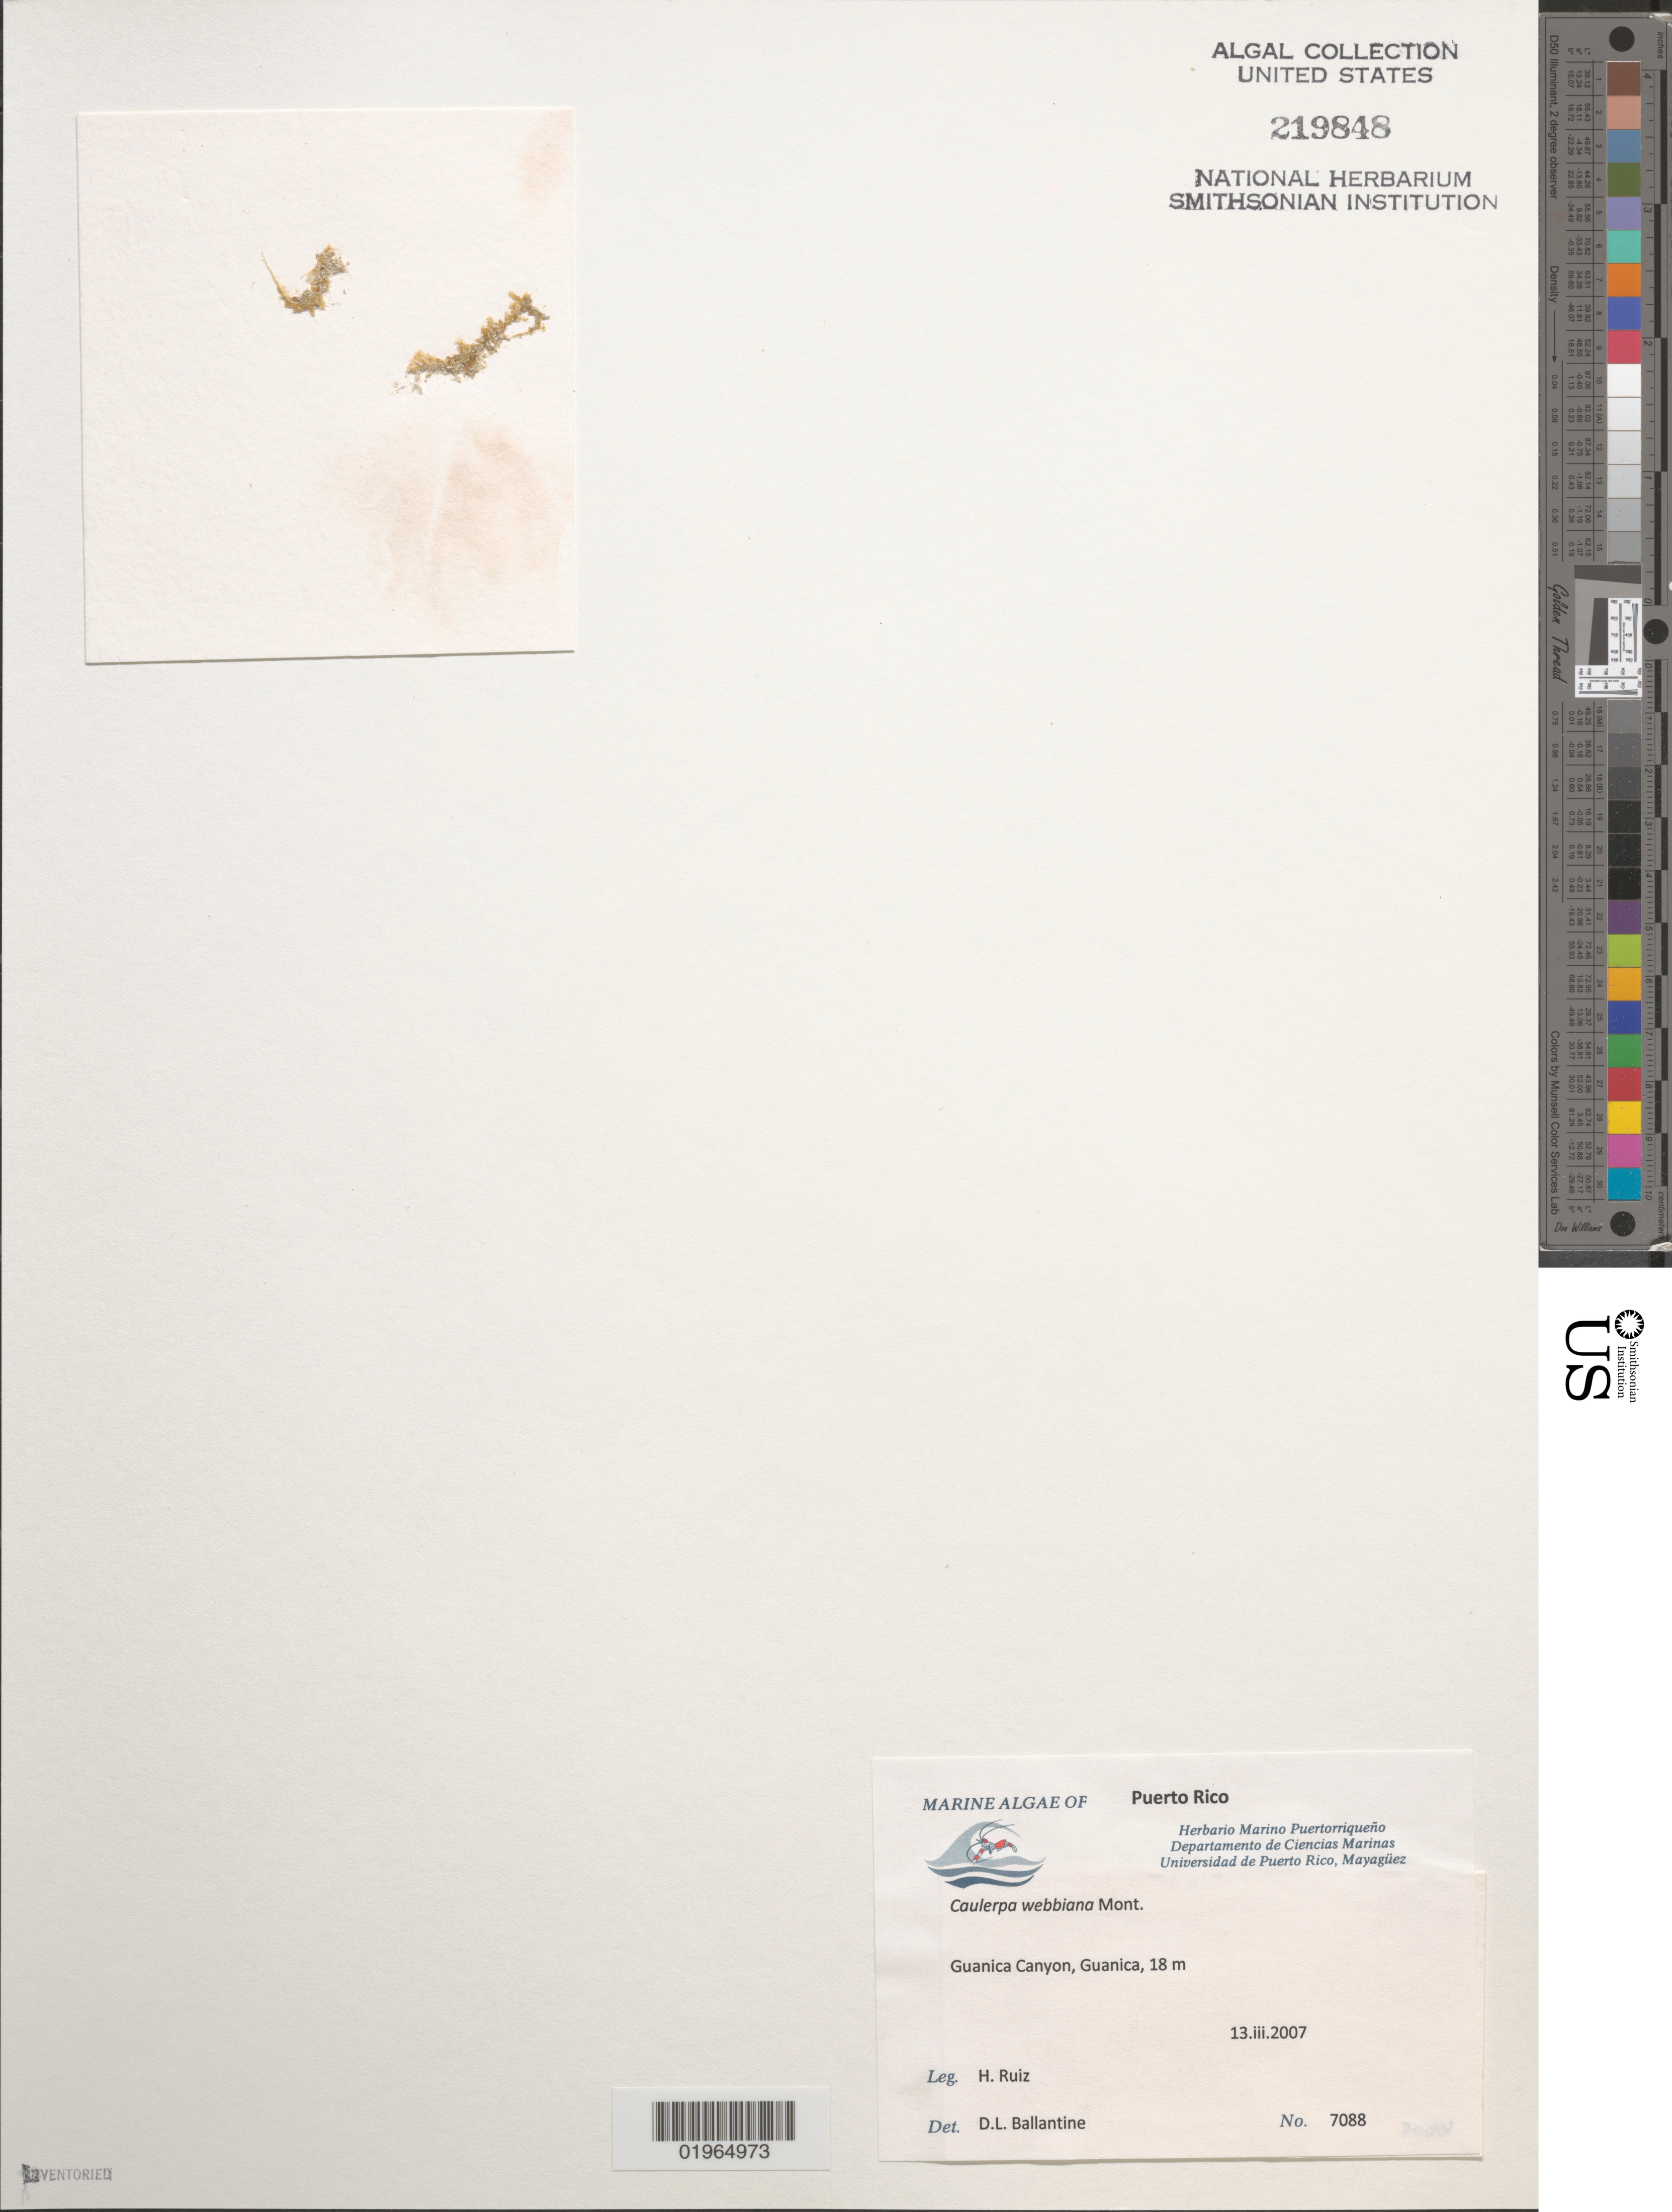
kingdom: Plantae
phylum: Chlorophyta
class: Ulvophyceae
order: Bryopsidales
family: Caulerpaceae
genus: Caulerpa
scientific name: Caulerpa webbiana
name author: Mont.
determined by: Ballantine, D. L.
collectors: H. Ruiz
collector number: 7088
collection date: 2007-03-13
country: Puerto Rico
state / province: Guanica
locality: Guanica Canyon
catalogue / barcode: US 219848